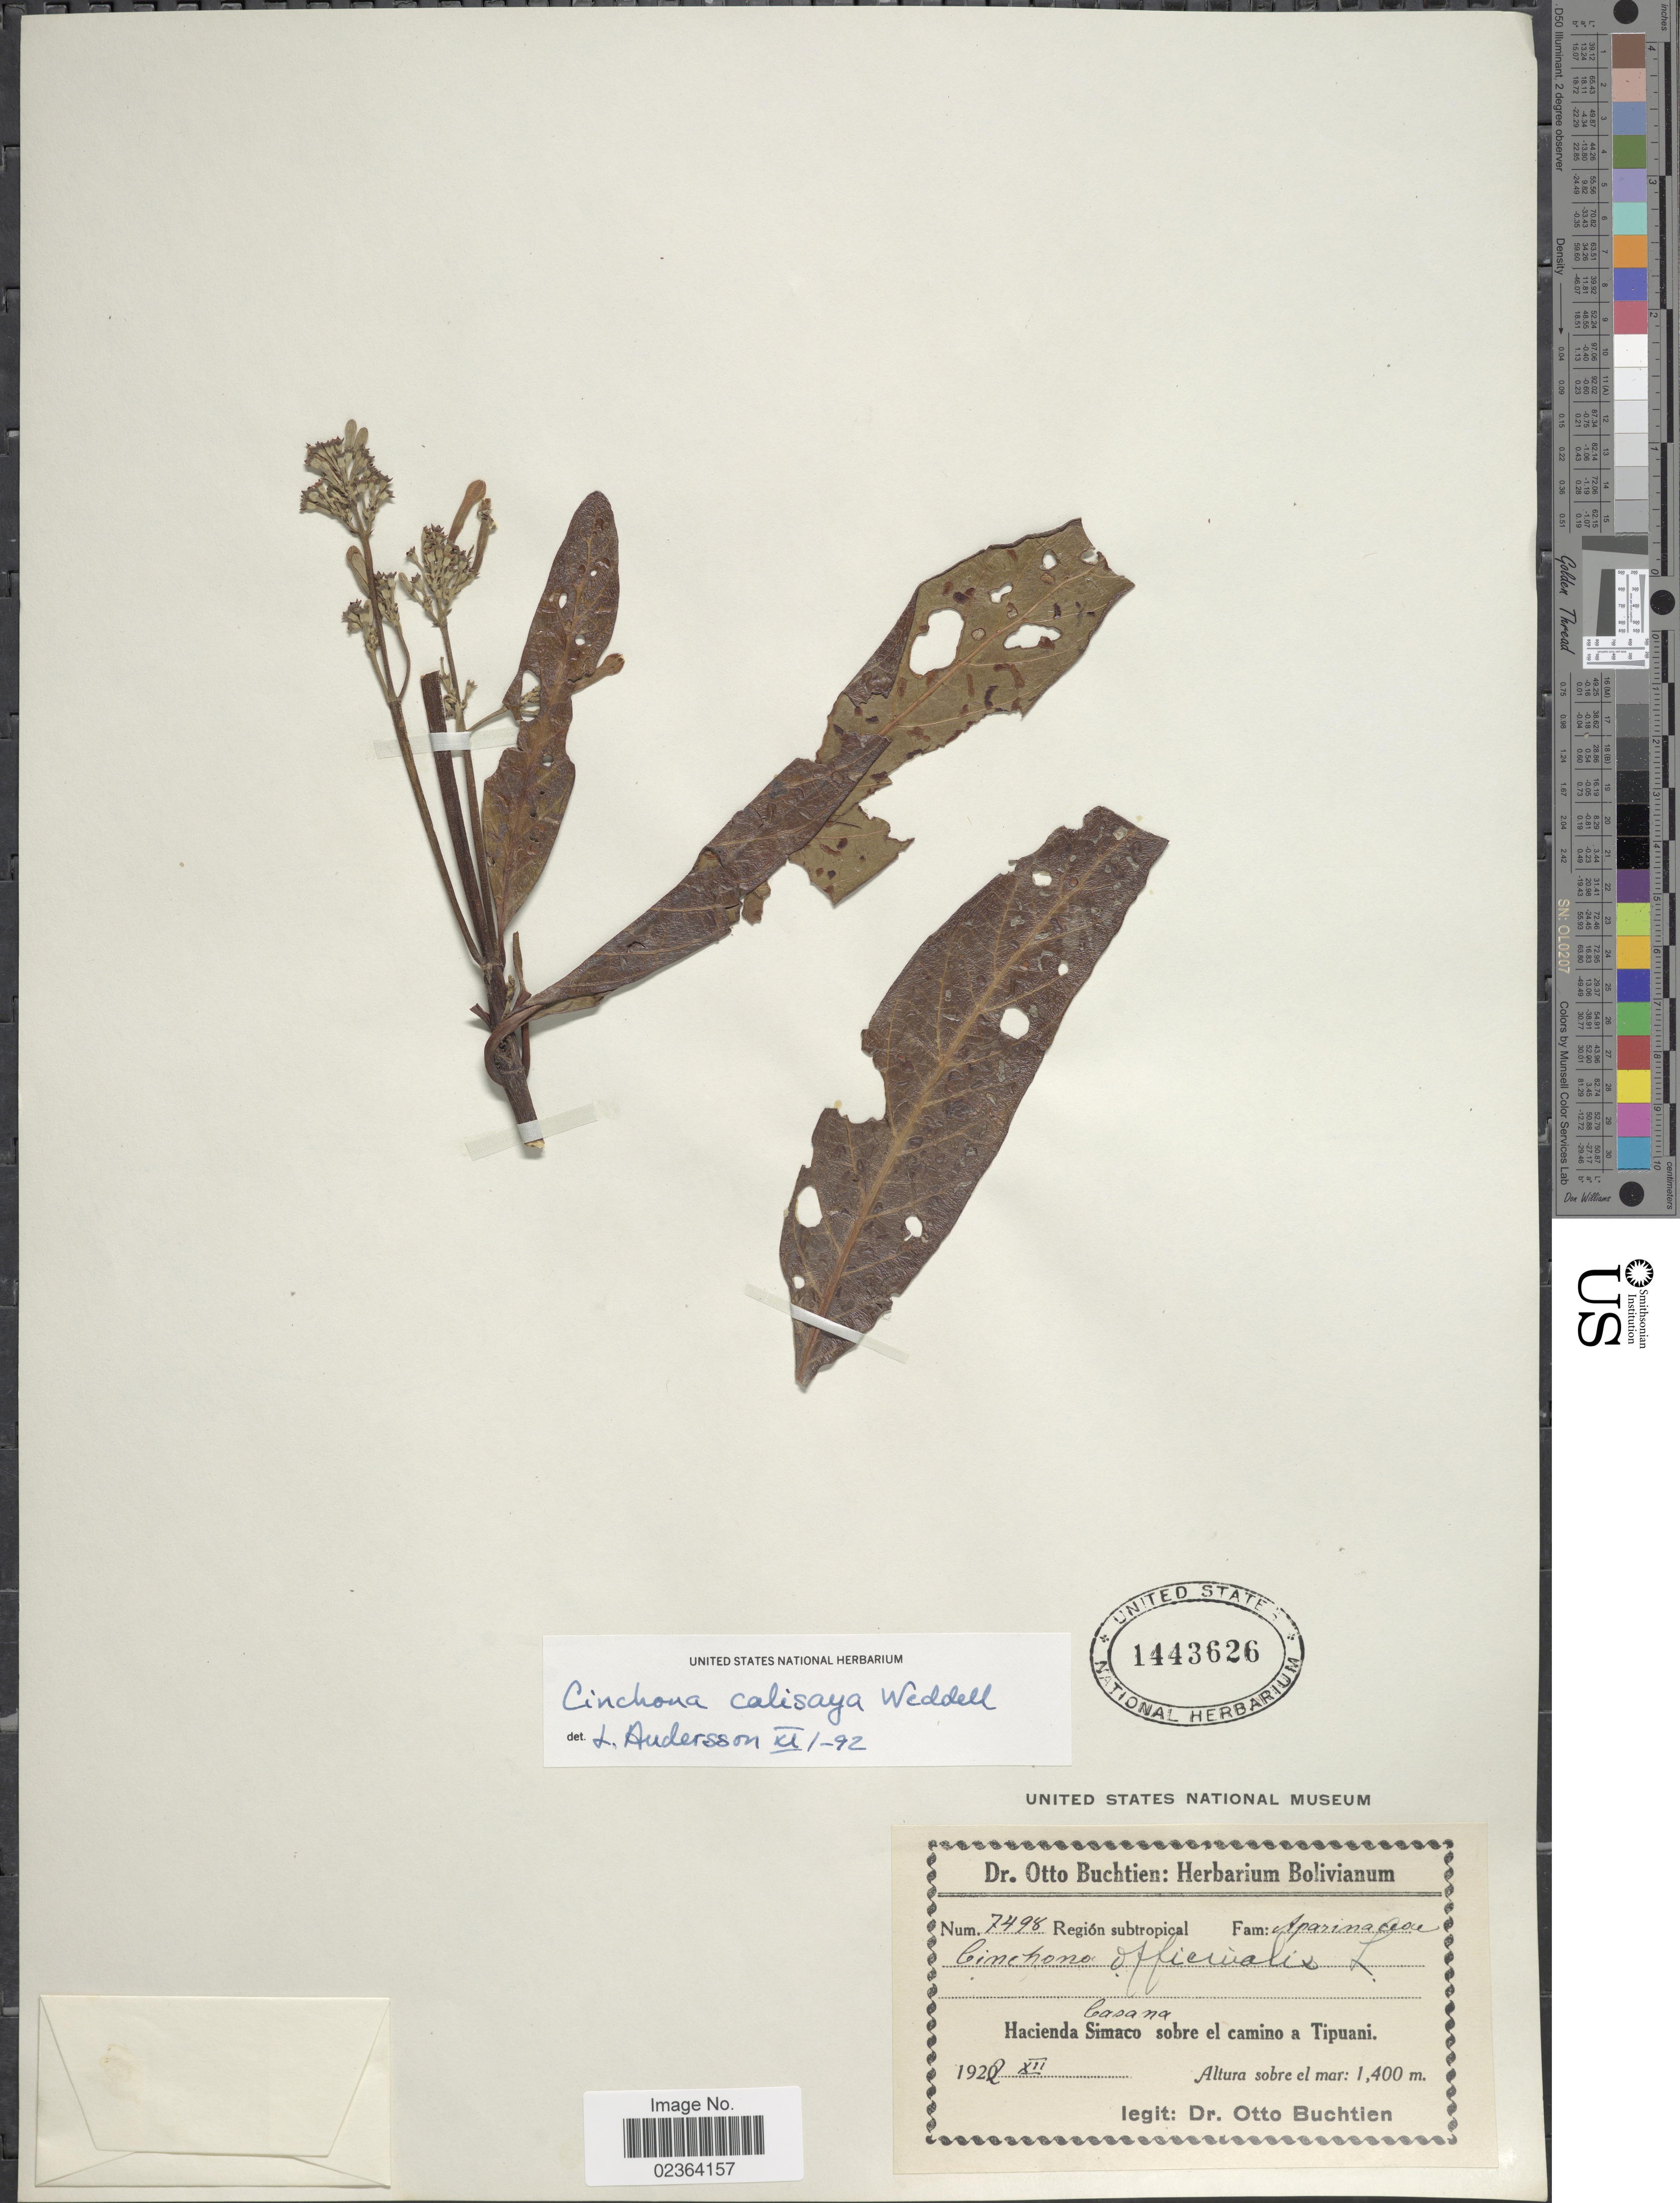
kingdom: Plantae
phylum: Tracheophyta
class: Magnoliopsida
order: Gentianales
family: Rubiaceae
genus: Cinchona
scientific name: Cinchona calisaya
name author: Wedd.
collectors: O. Buchtien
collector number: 7498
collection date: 1922-12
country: Bolivia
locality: Hacienda Casana sobre el camino a Tipuani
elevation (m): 1400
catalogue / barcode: US 1443626